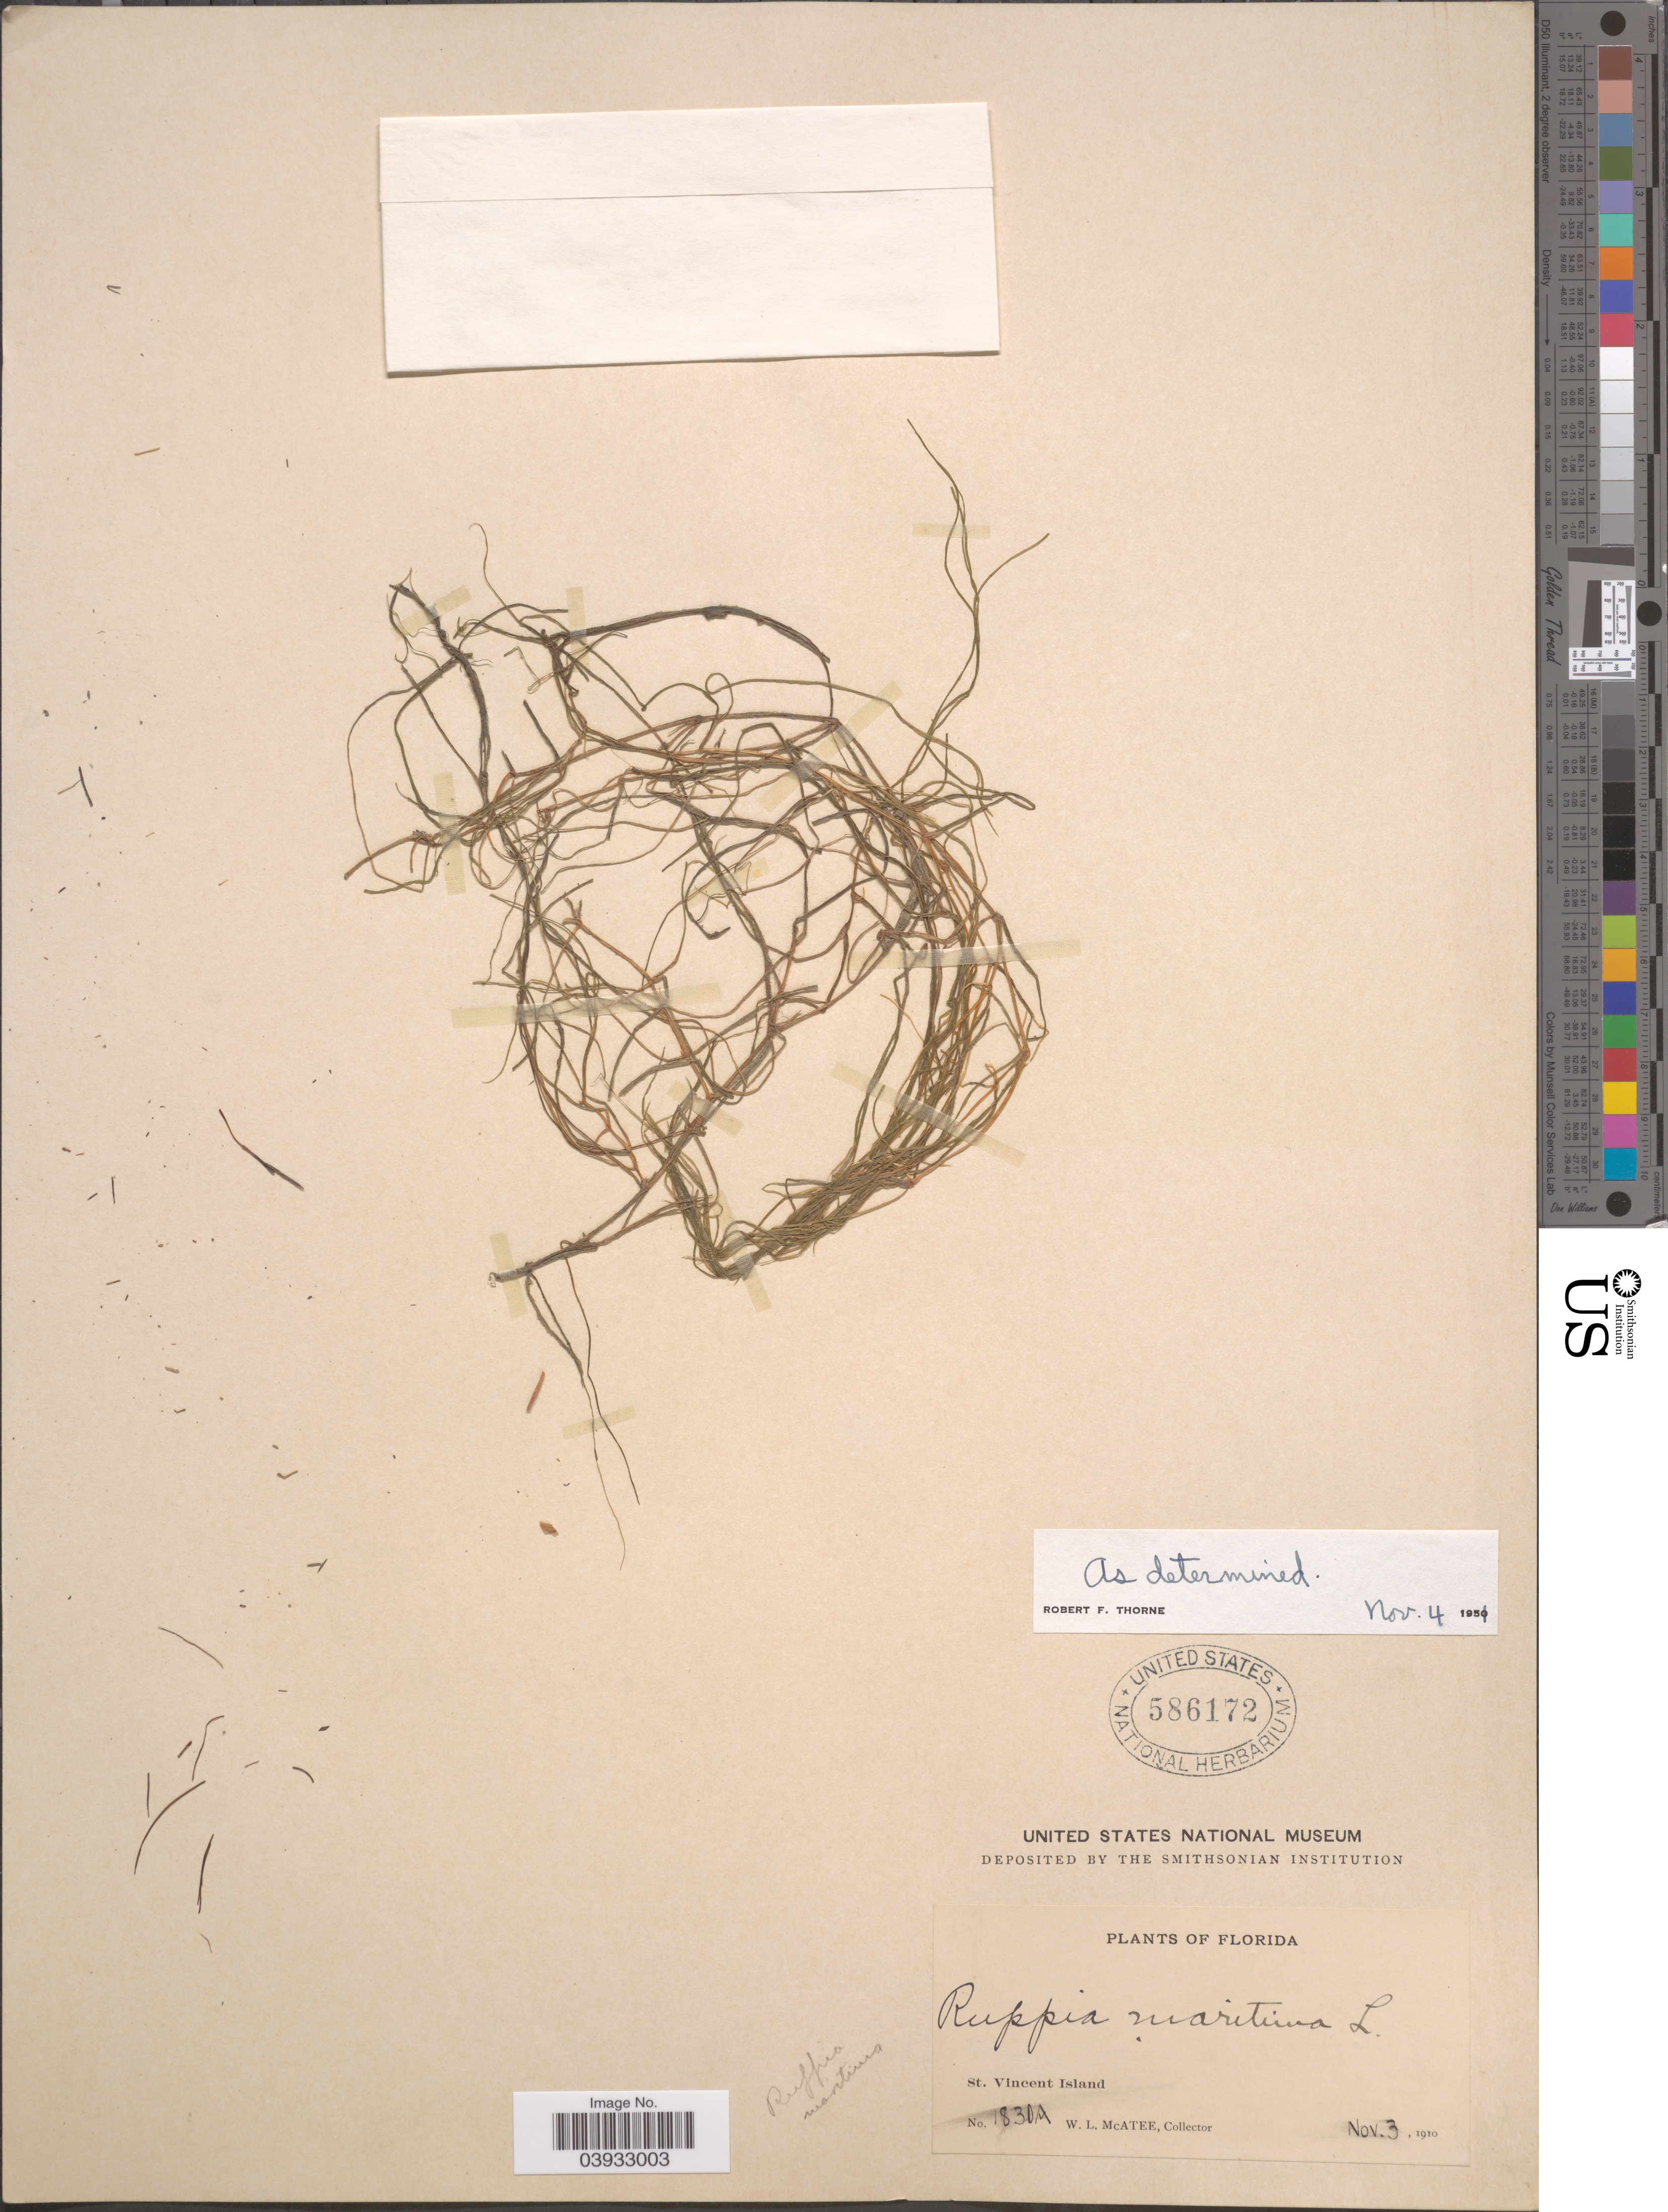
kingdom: Plantae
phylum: Tracheophyta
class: Liliopsida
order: Alismatales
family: Ruppiaceae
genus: Ruppia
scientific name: Ruppia maritima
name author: L.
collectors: W. McAtee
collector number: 1830A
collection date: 1910-11-03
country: United States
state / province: Florida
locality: St. Vincent Island.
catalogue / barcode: US 586172